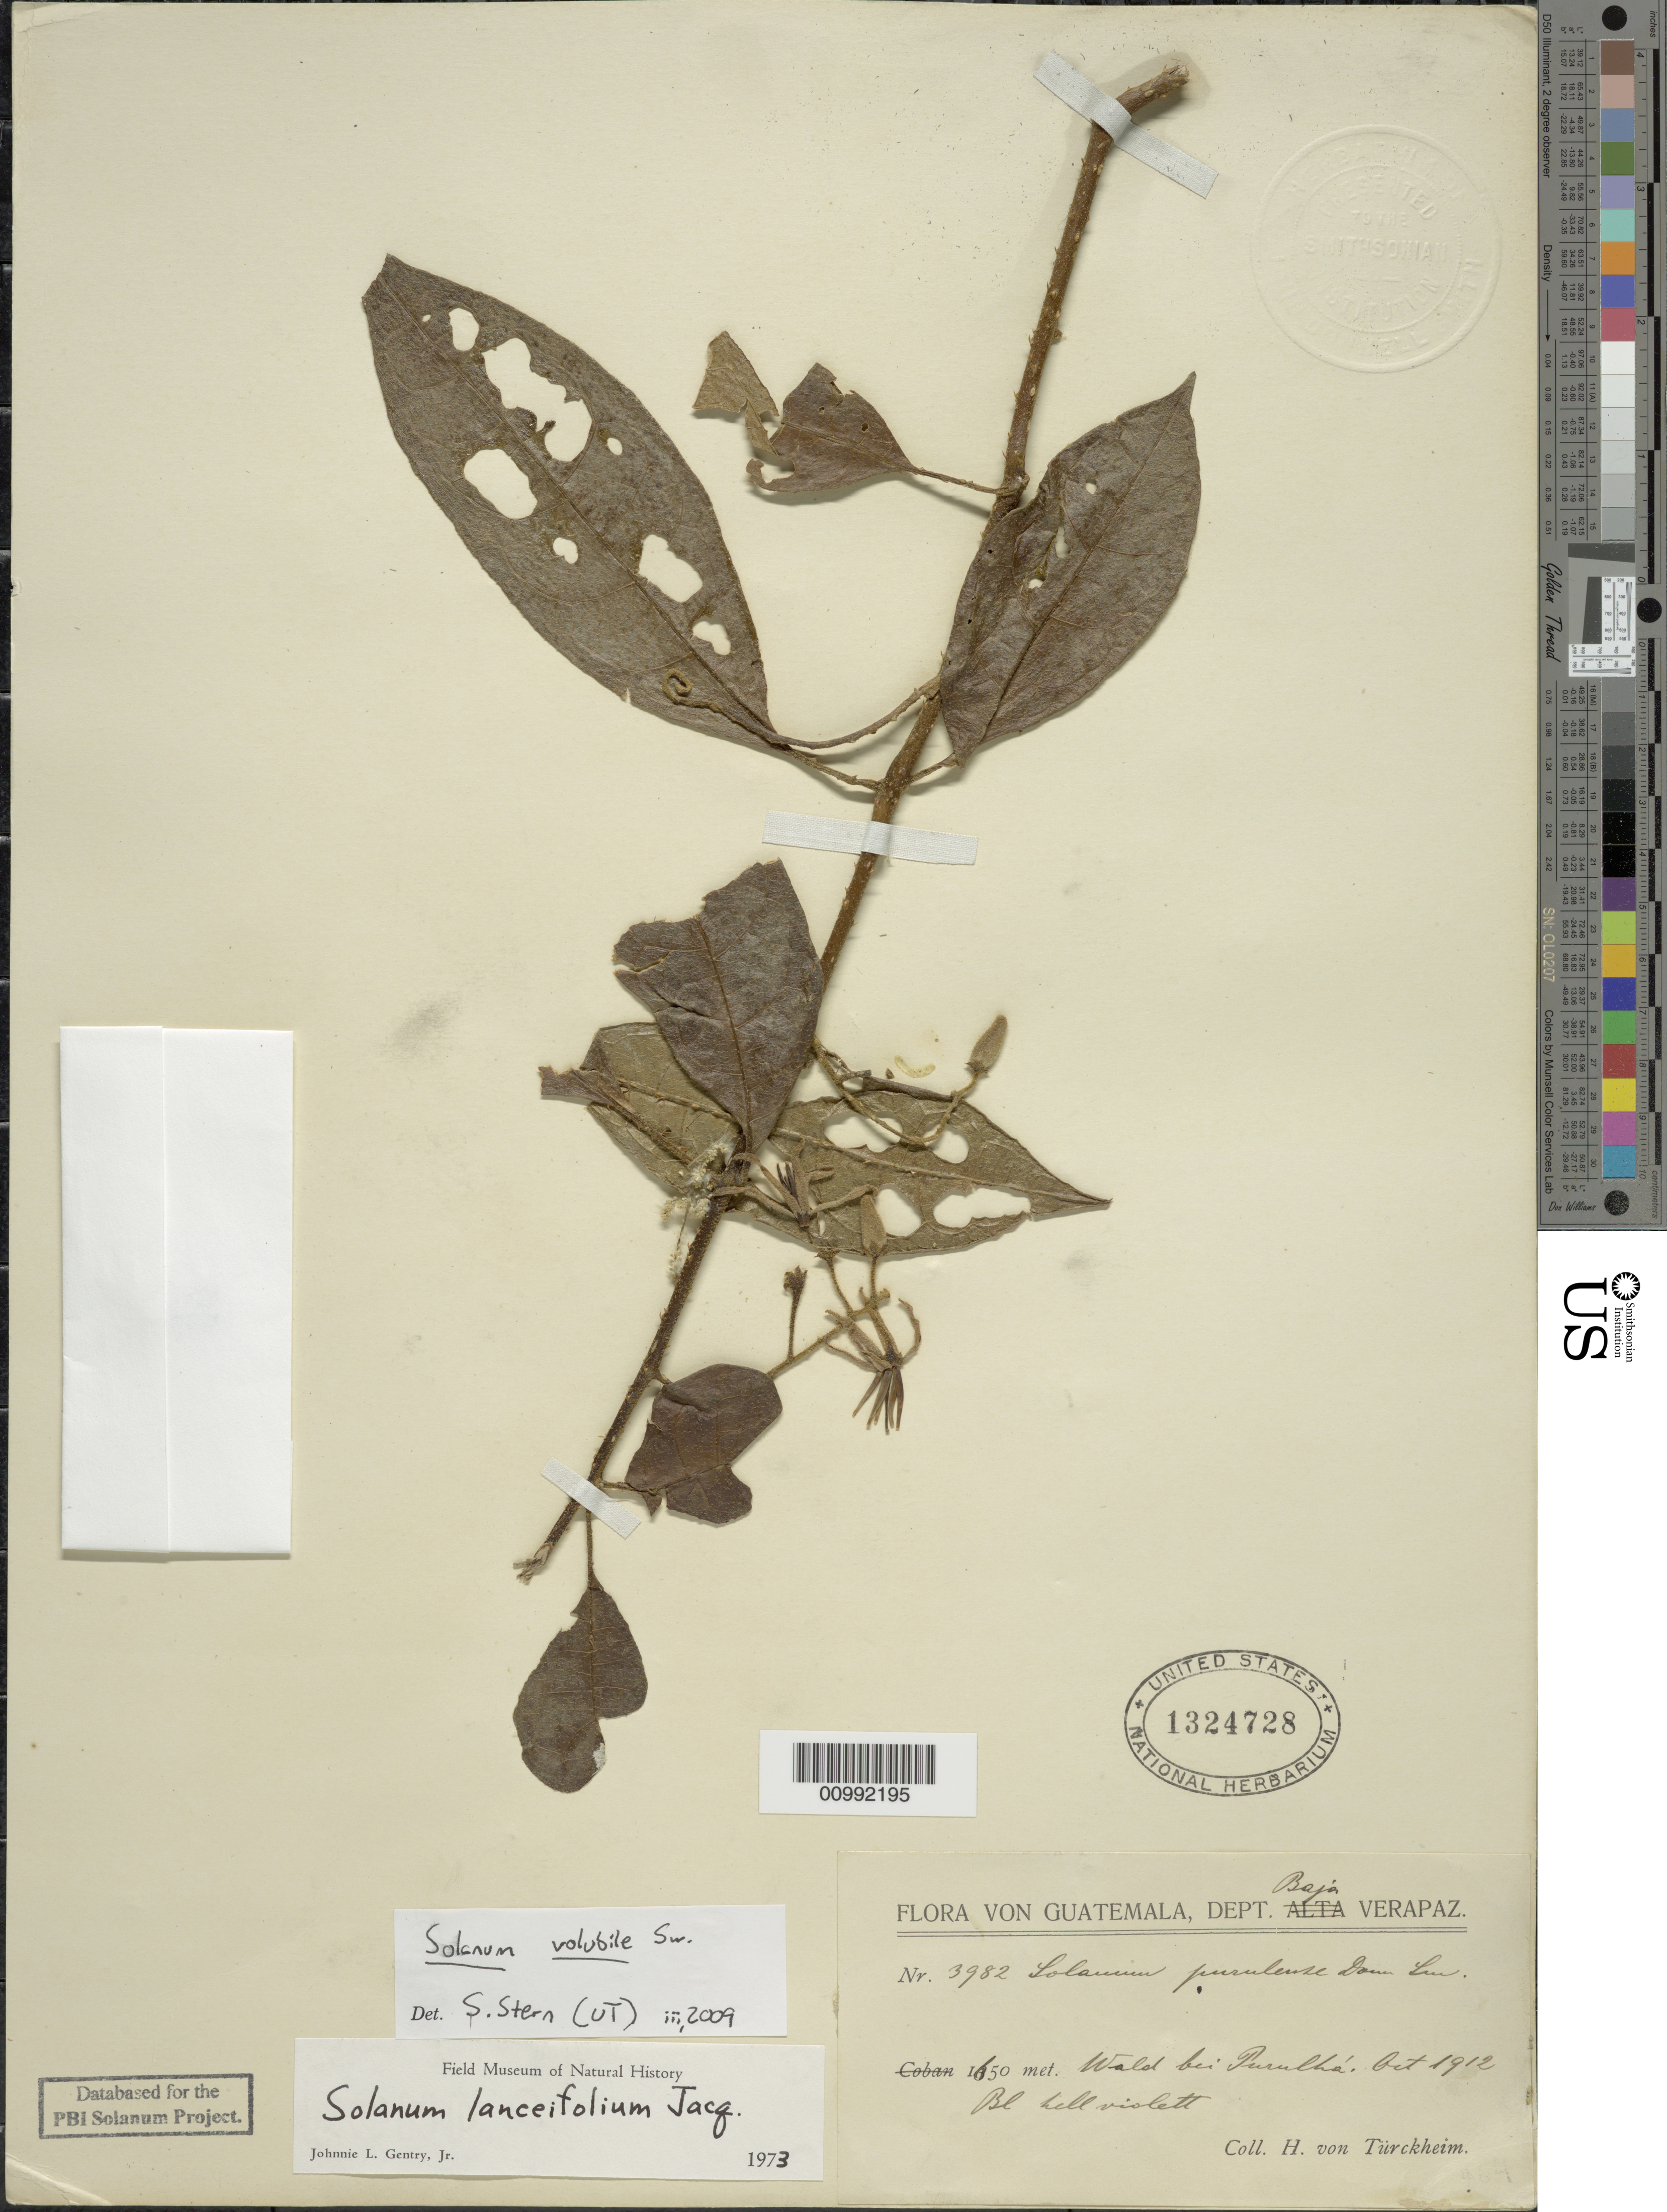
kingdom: Plantae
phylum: Tracheophyta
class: Magnoliopsida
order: Solanales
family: Solanaceae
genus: Solanum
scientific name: Solanum volubile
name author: Sw.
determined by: Stern, Stephen, (UNITED STATES)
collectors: H. von Türckheim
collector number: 3982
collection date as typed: Oct 1912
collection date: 1912-10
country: Guatemala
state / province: Baja Verapaz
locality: Wald bei Purulhá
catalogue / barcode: US 1324728